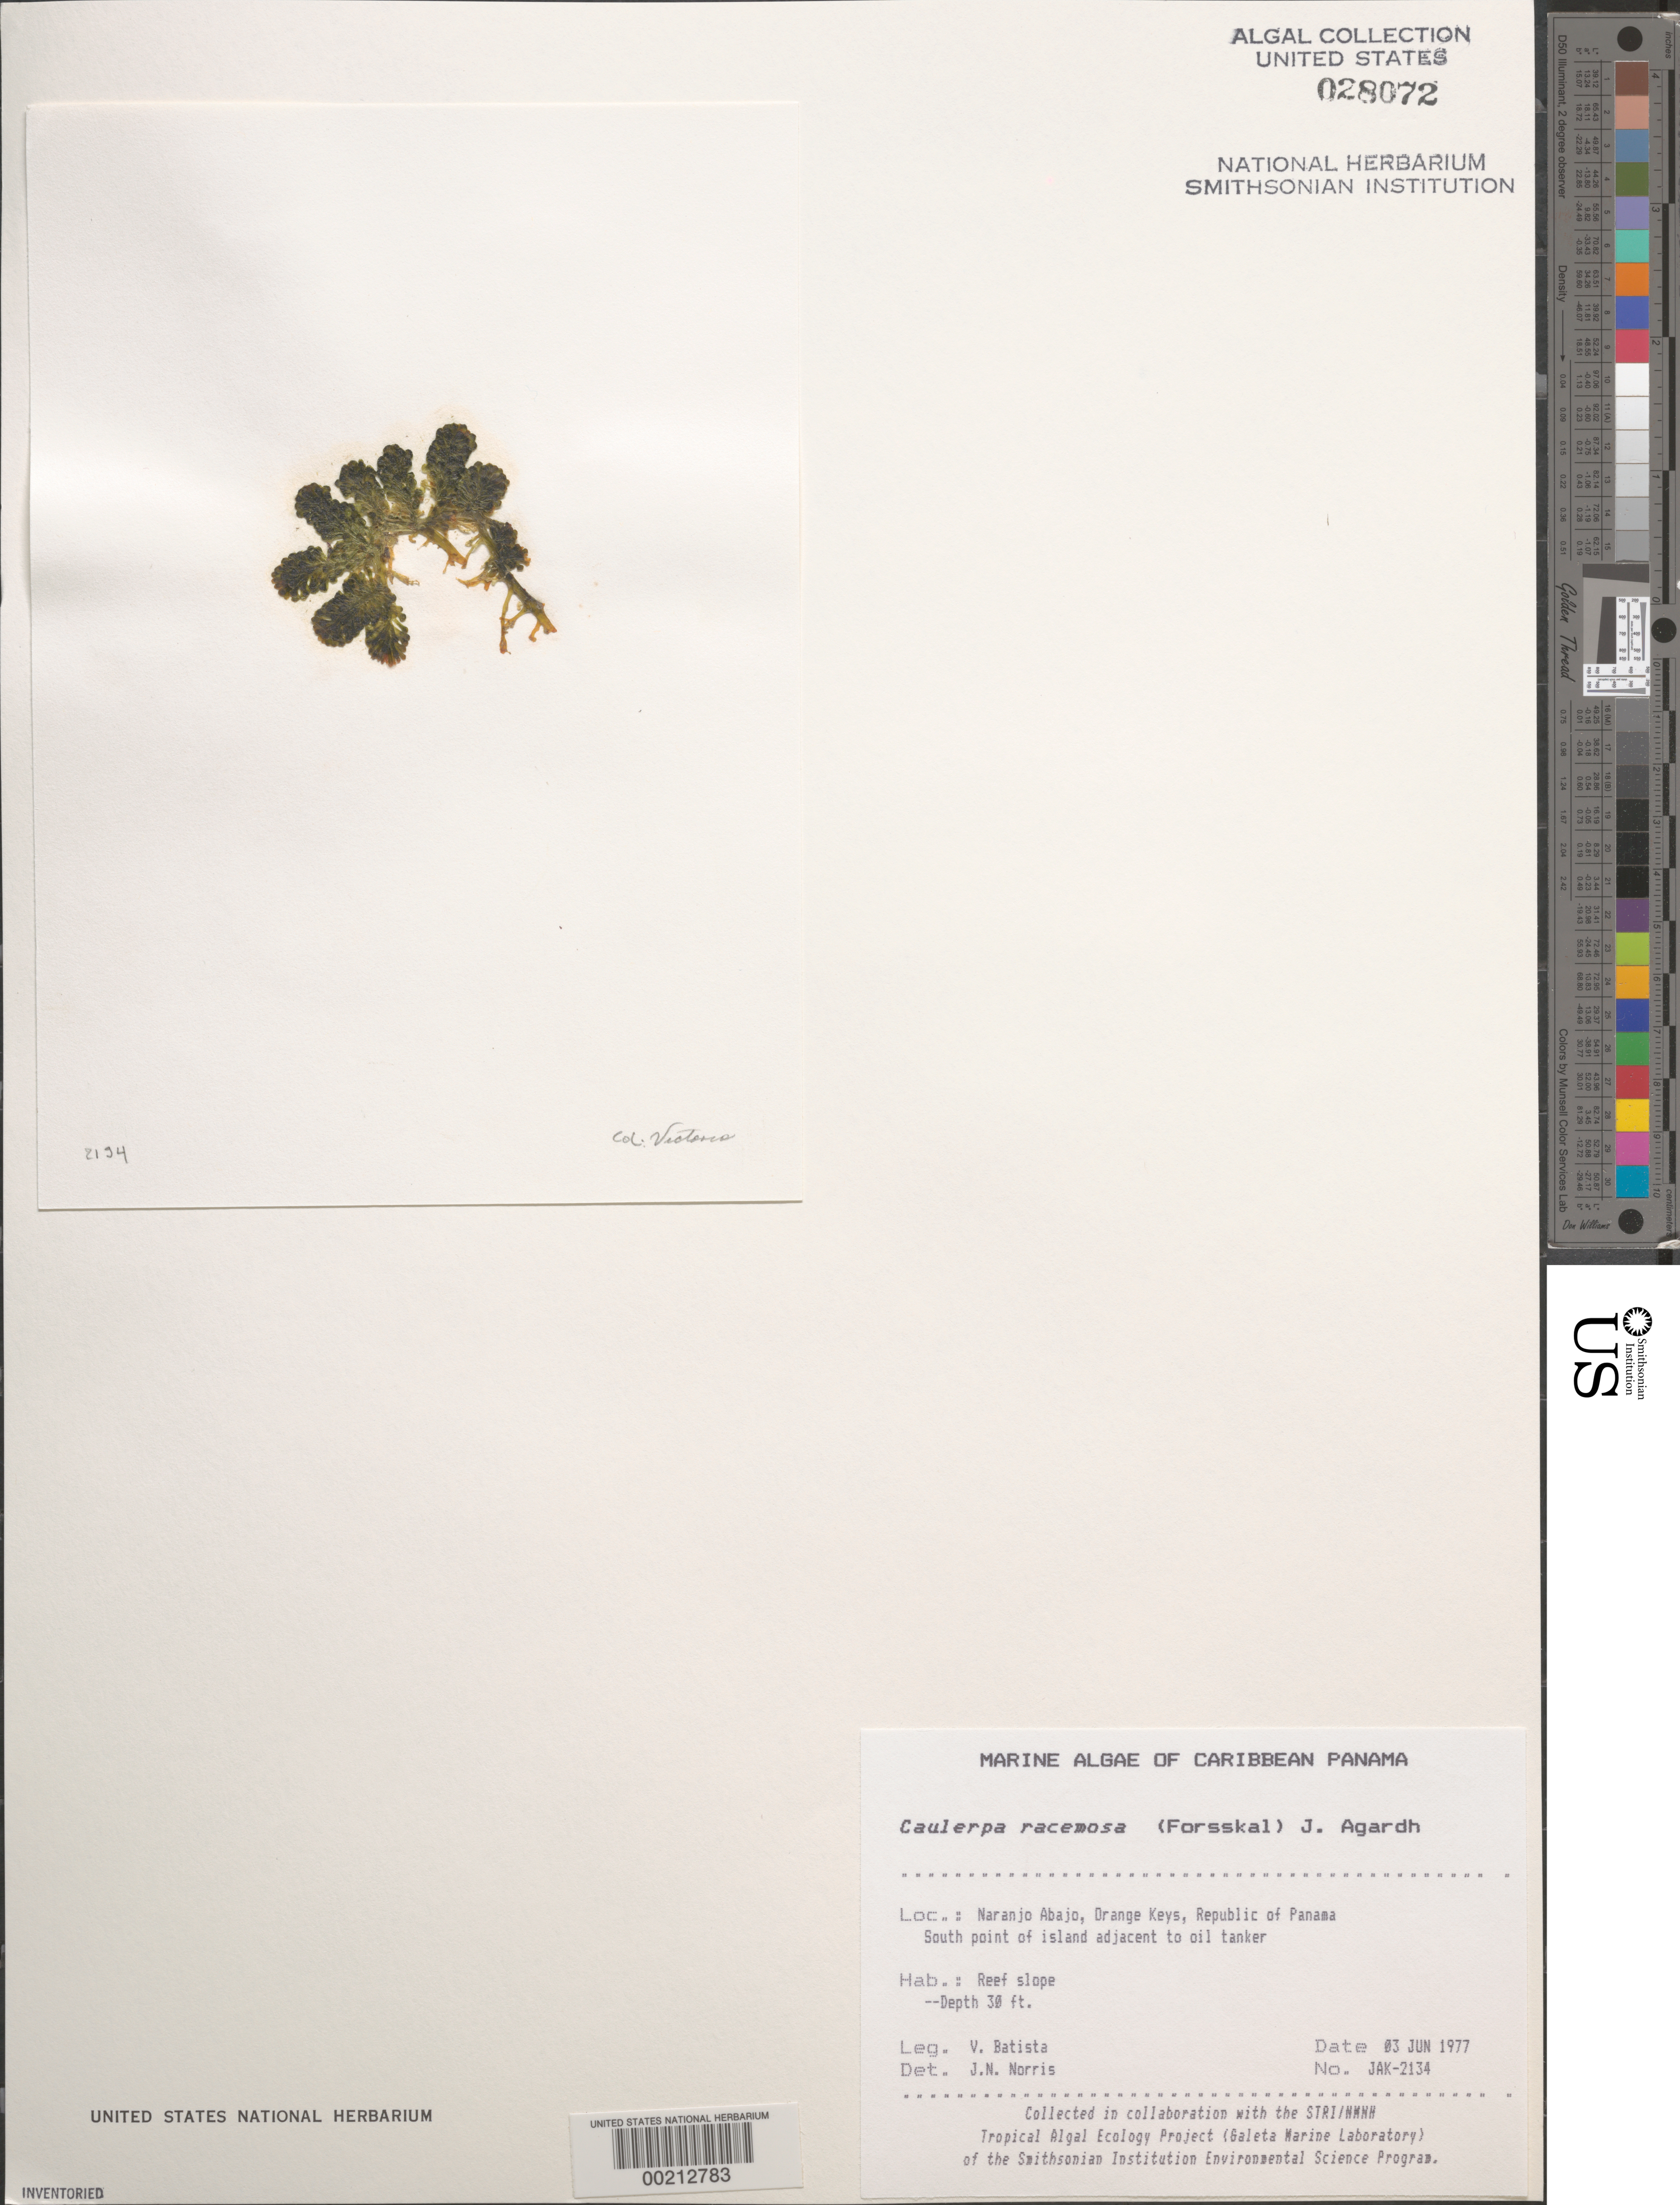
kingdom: Plantae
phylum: Chlorophyta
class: Ulvophyceae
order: Bryopsidales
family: Caulerpaceae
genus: Caulerpa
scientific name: Caulerpa racemosa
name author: (Forssk.) J. Agardh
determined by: Norris, James N.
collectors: V. E. Batista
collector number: JAK-2134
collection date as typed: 03 Jun 1977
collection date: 1977-06-03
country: Panama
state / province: Colón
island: Naranjo Abajo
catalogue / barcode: US 28072